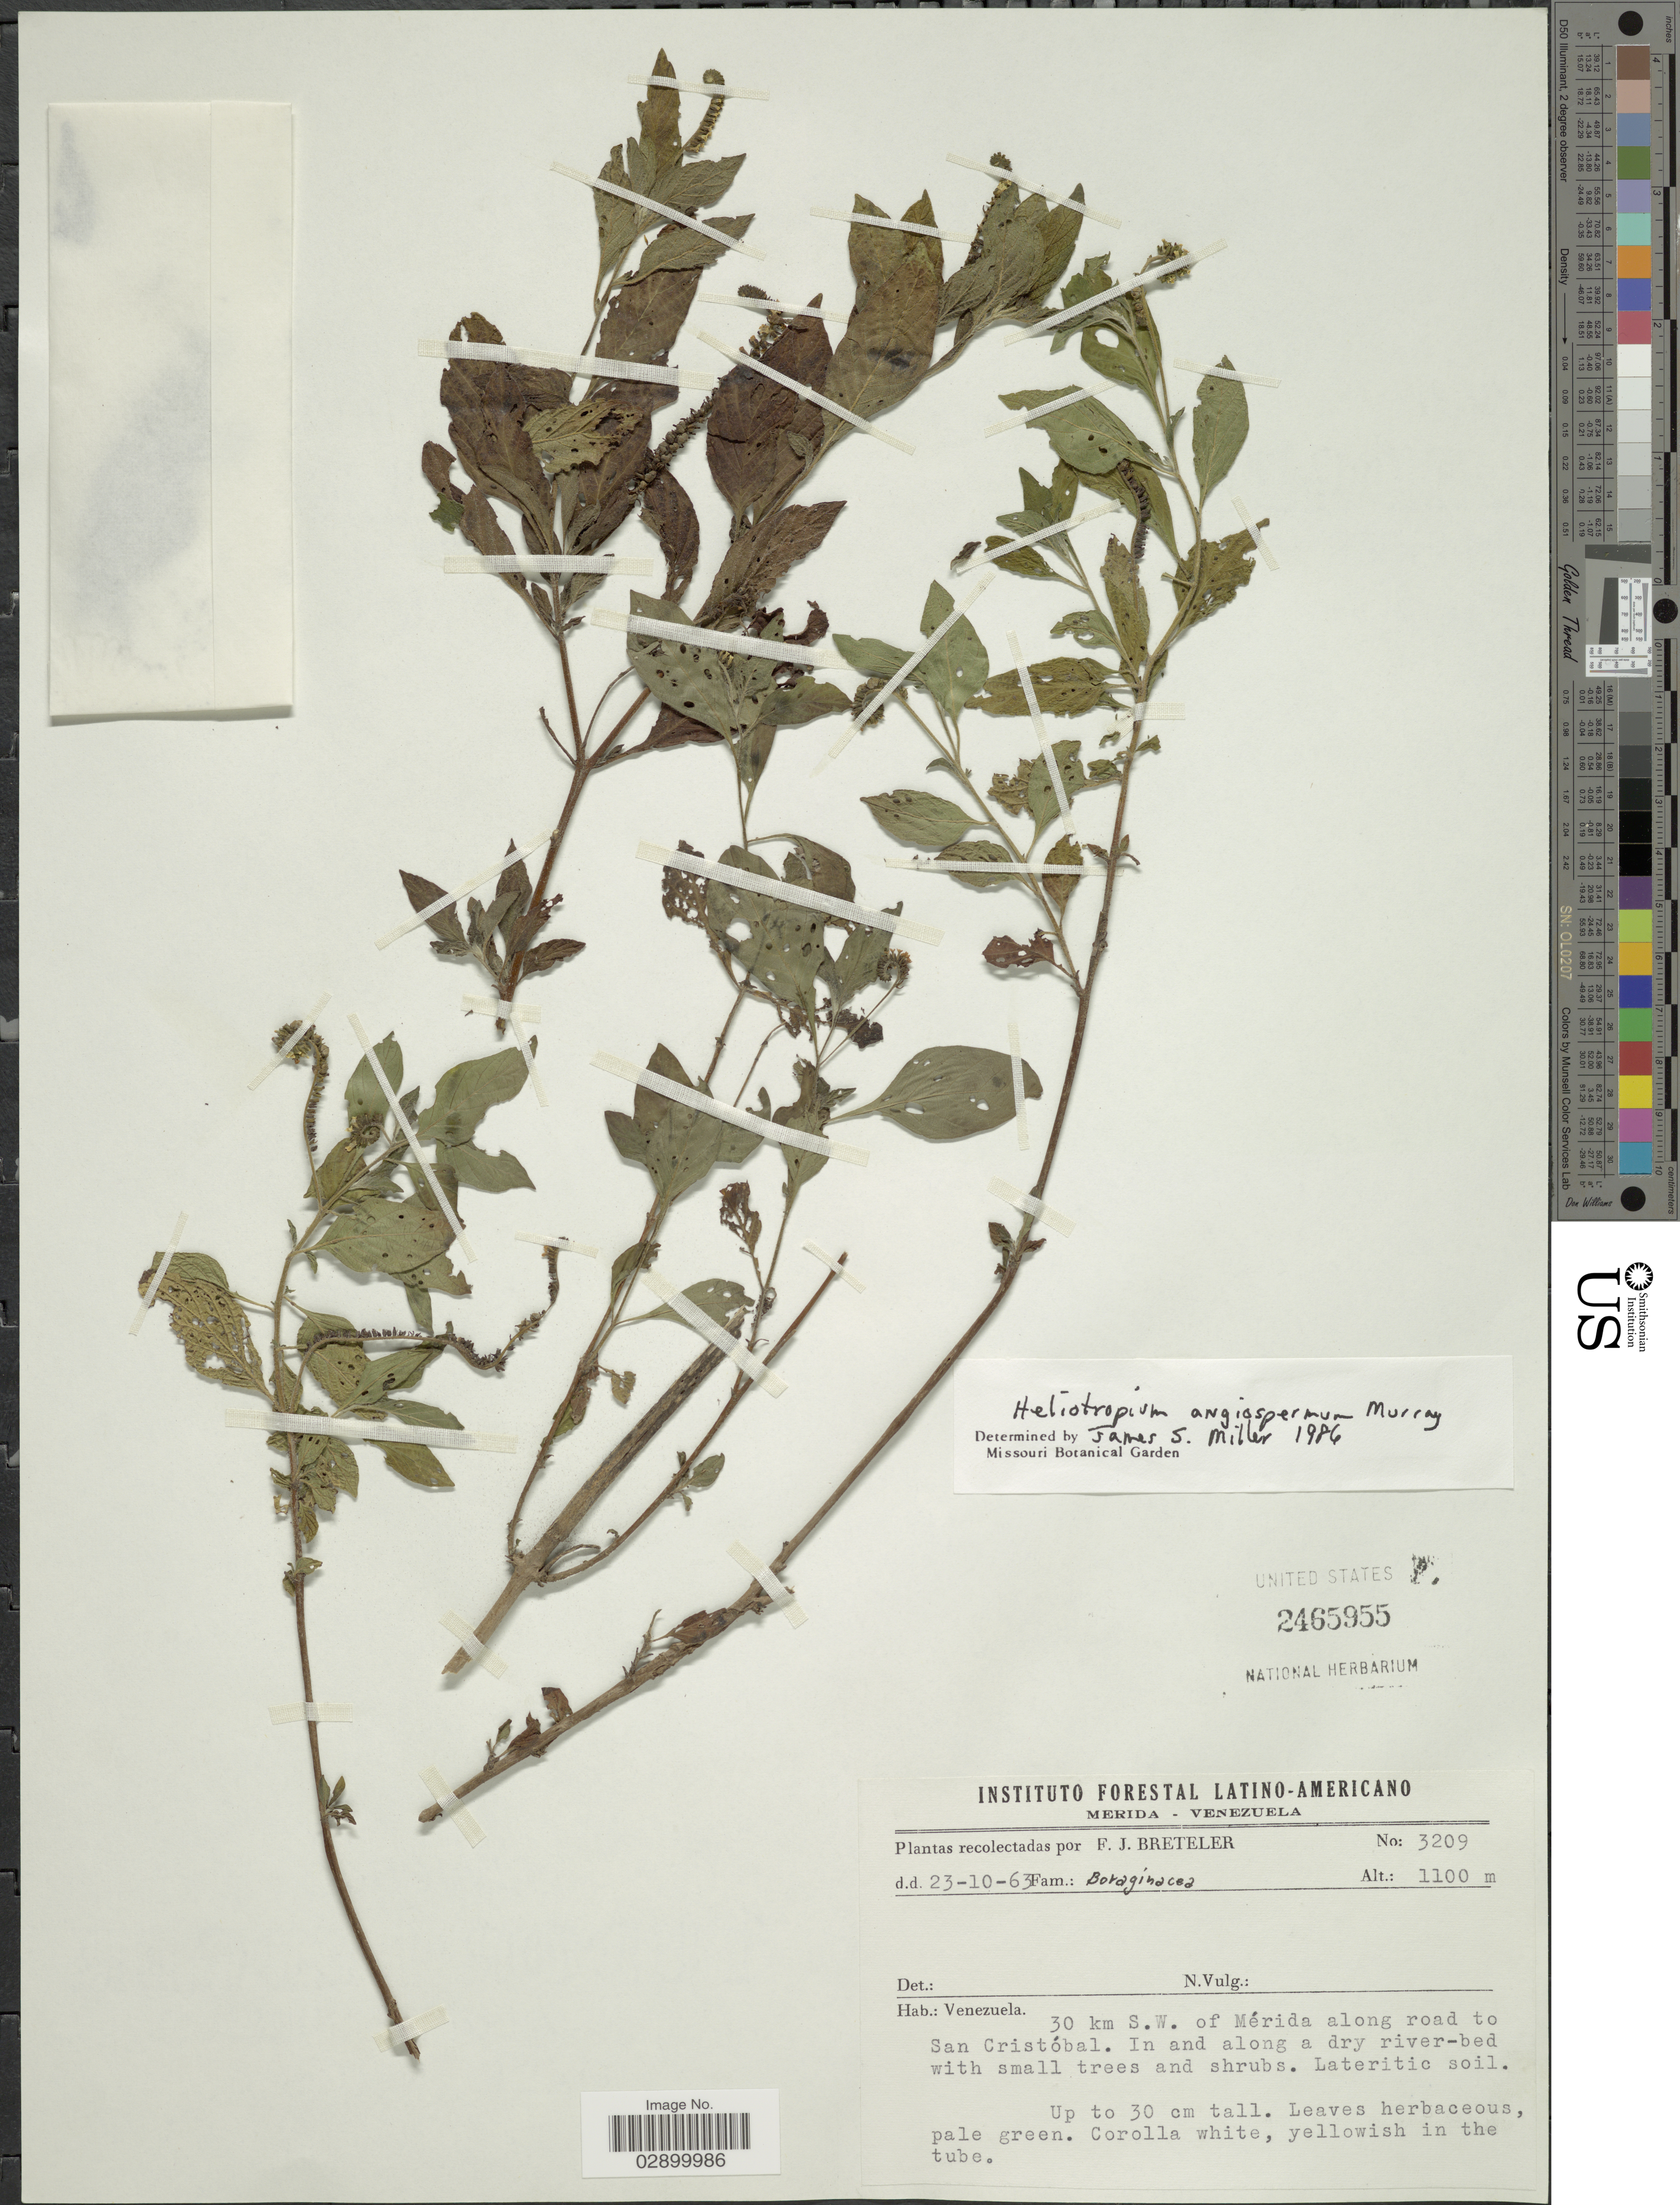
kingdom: Plantae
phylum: Tracheophyta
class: Magnoliopsida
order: Boraginales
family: Heliotropiaceae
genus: Heliotropium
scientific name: Heliotropium angiospermum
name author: Murray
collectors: F. J. Breteler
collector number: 3209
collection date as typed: Transcribed d/m/y: 23/10/63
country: Venezuela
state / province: Mérida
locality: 30 km S.W. of Mérida along road to San Cristóbal.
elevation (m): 1100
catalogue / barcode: US 2465955